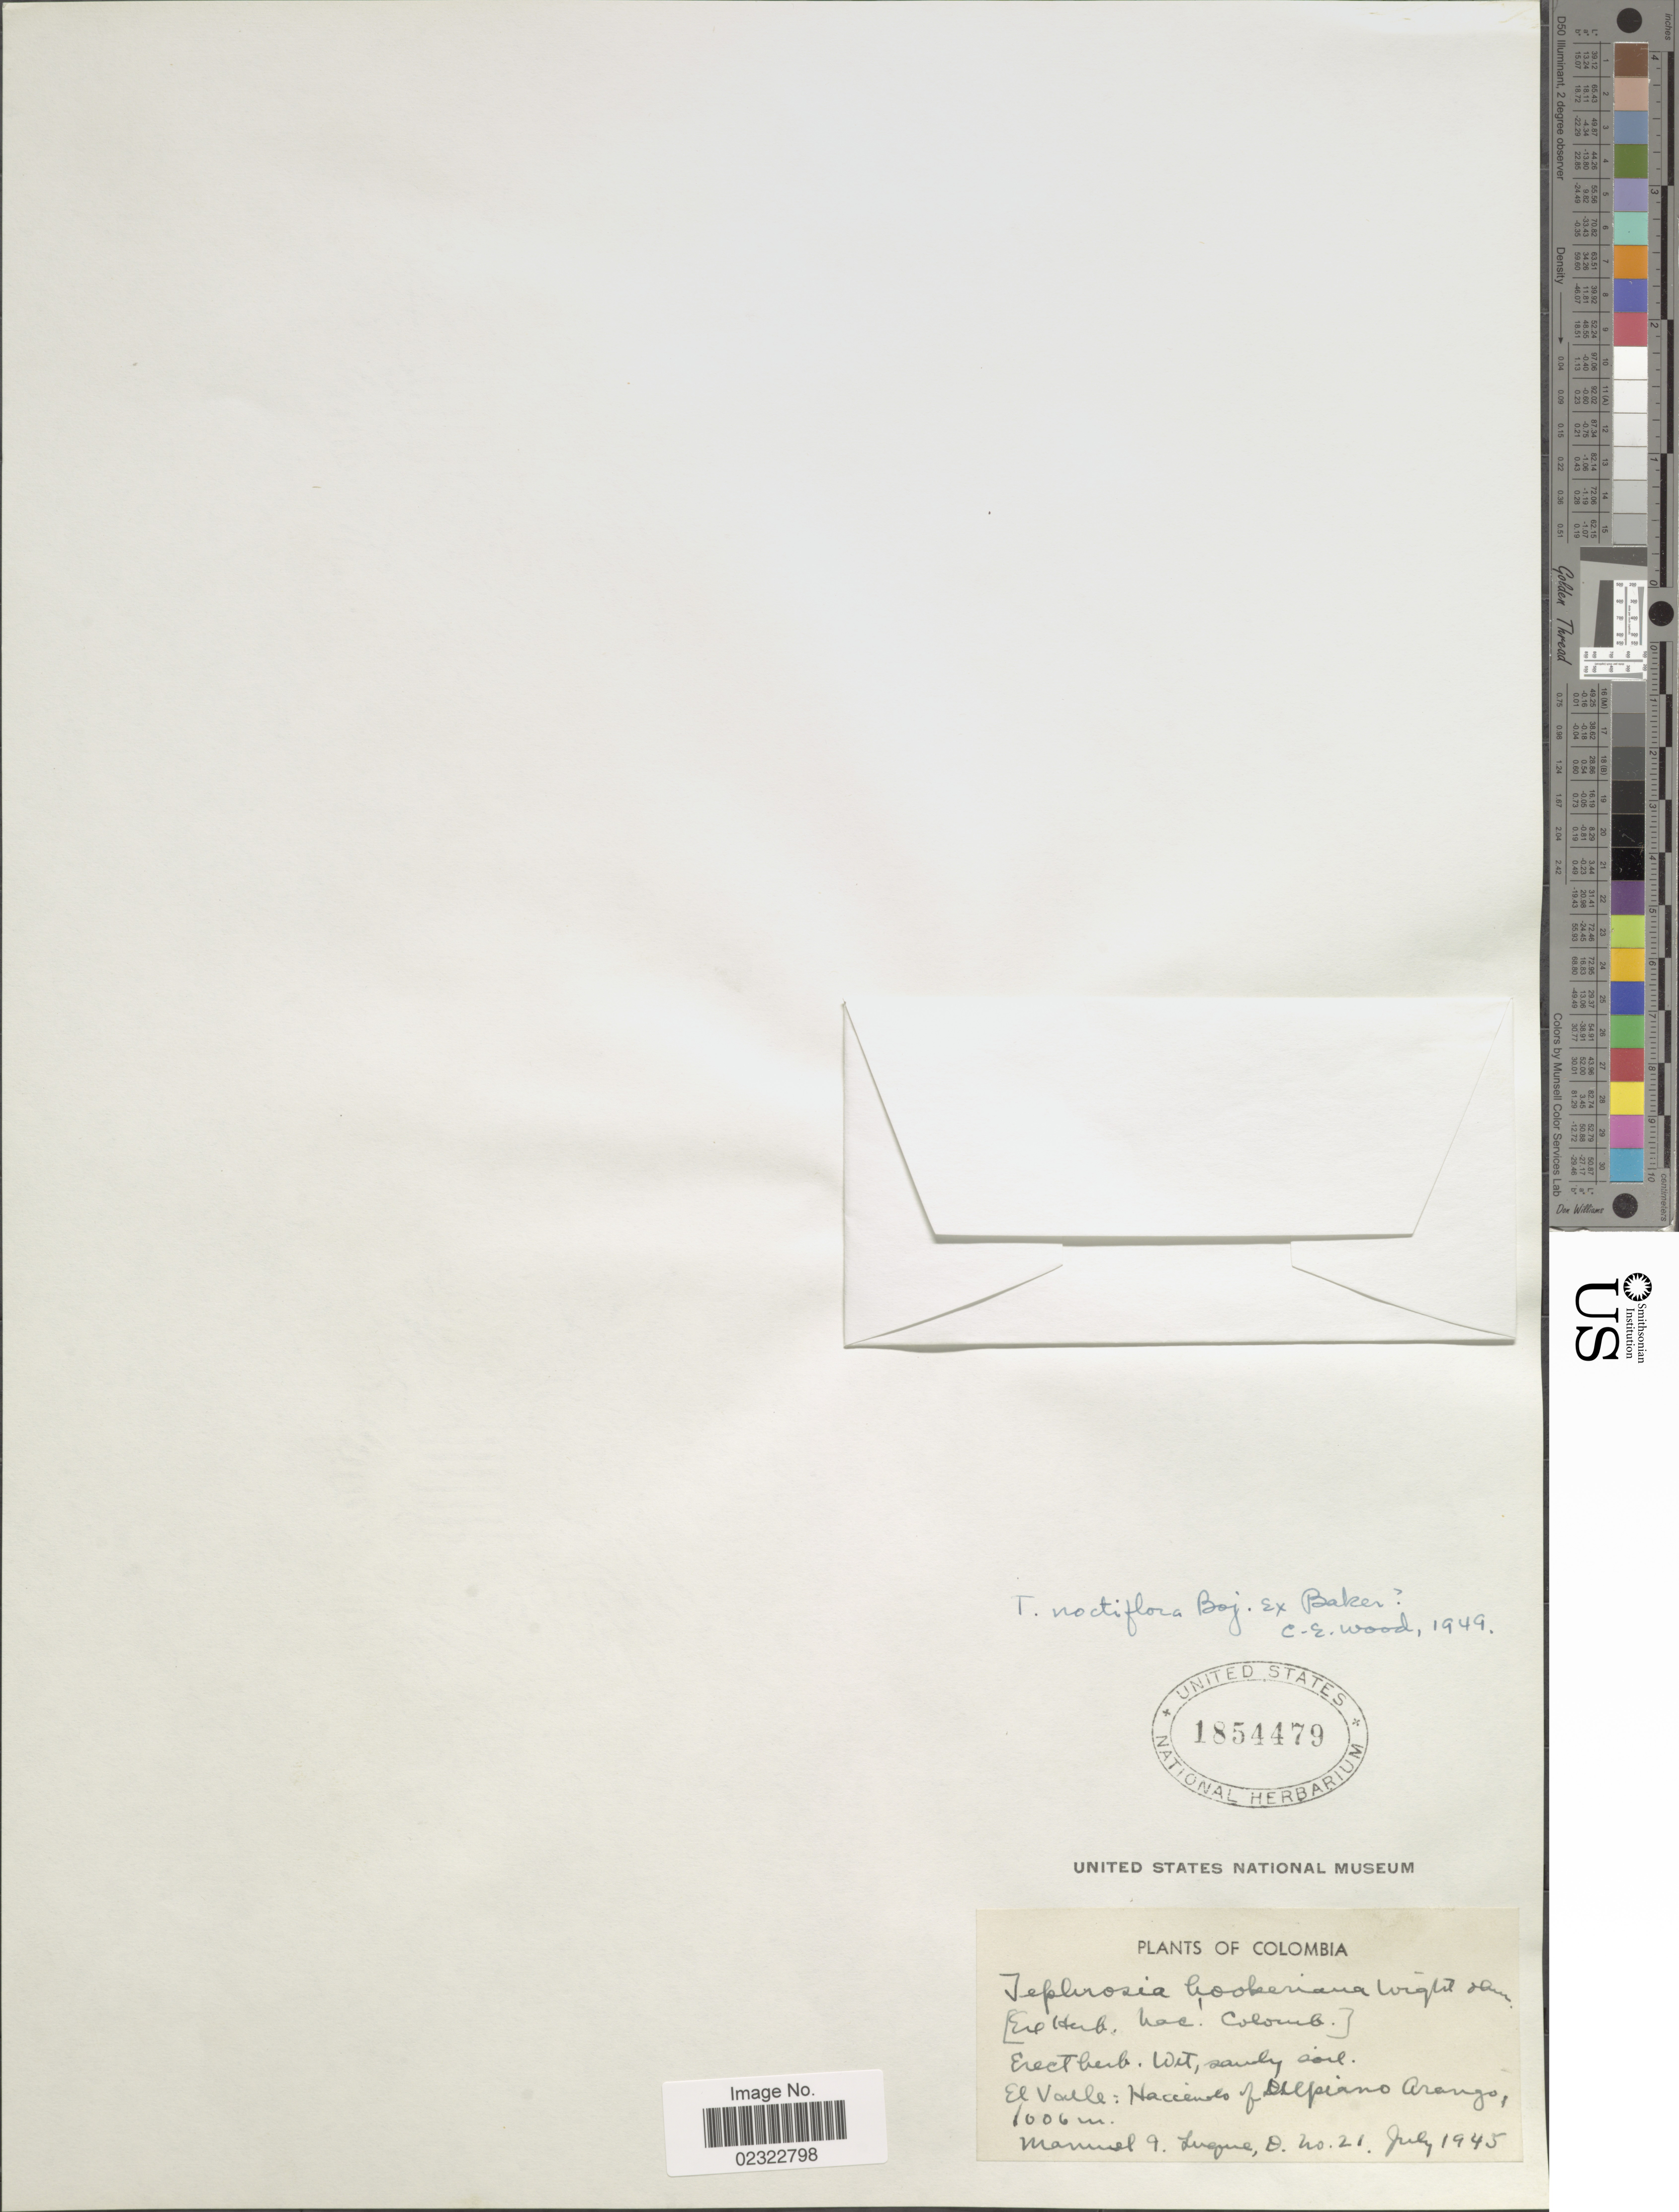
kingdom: Plantae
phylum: Tracheophyta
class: Magnoliopsida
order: Fabales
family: Fabaceae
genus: Tephrosia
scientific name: Tephrosia noctiflora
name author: Bojer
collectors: -- Manuel & D. Luque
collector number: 21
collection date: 1945-07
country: Colombia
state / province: Valle del Cauca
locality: El Valle: Haciendo of Ocepiano Arango. [interpreted]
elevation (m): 1000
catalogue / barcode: US 1854479